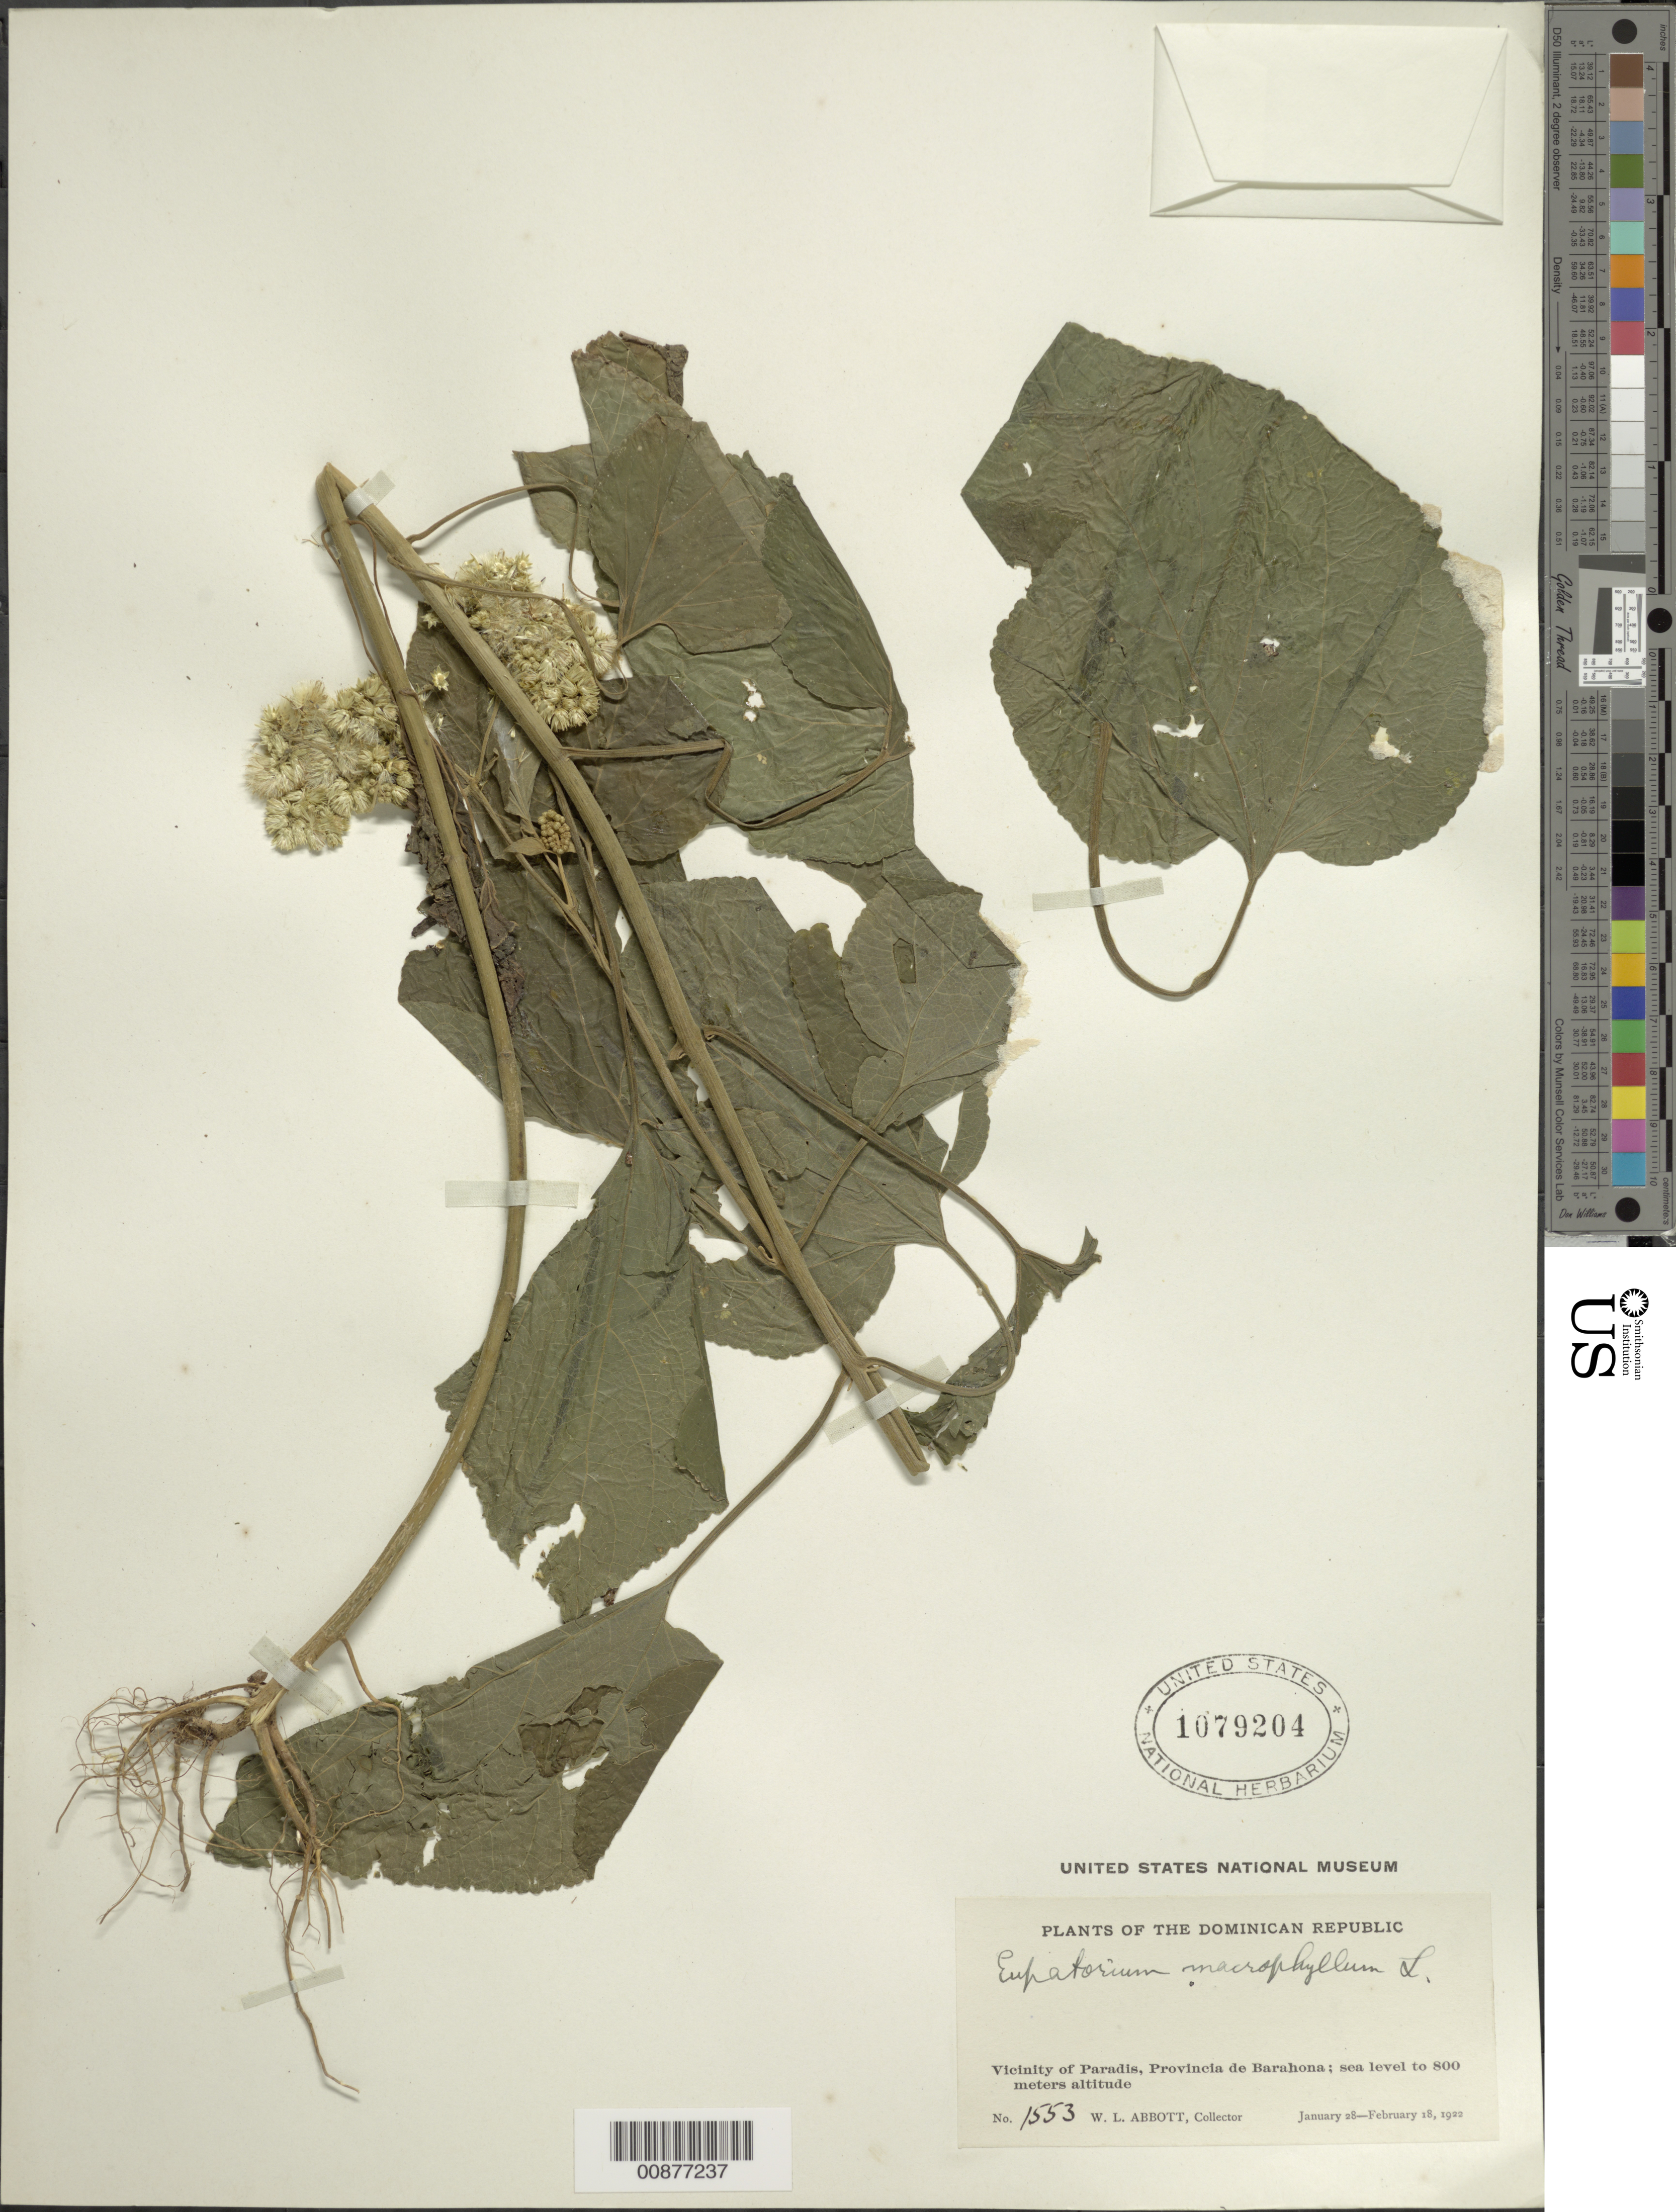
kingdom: Plantae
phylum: Tracheophyta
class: Magnoliopsida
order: Asterales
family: Asteraceae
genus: Hebeclinium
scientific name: Hebeclinium macrophyllum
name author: (L.) DC.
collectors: W. L. Abbott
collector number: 1553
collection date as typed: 28 Jan 1922 to 18 Feb 1922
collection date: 1922-01-28/1922-02-18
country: Dominican Republic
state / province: Barahona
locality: Vicinity of Paradis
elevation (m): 0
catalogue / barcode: US 1079204